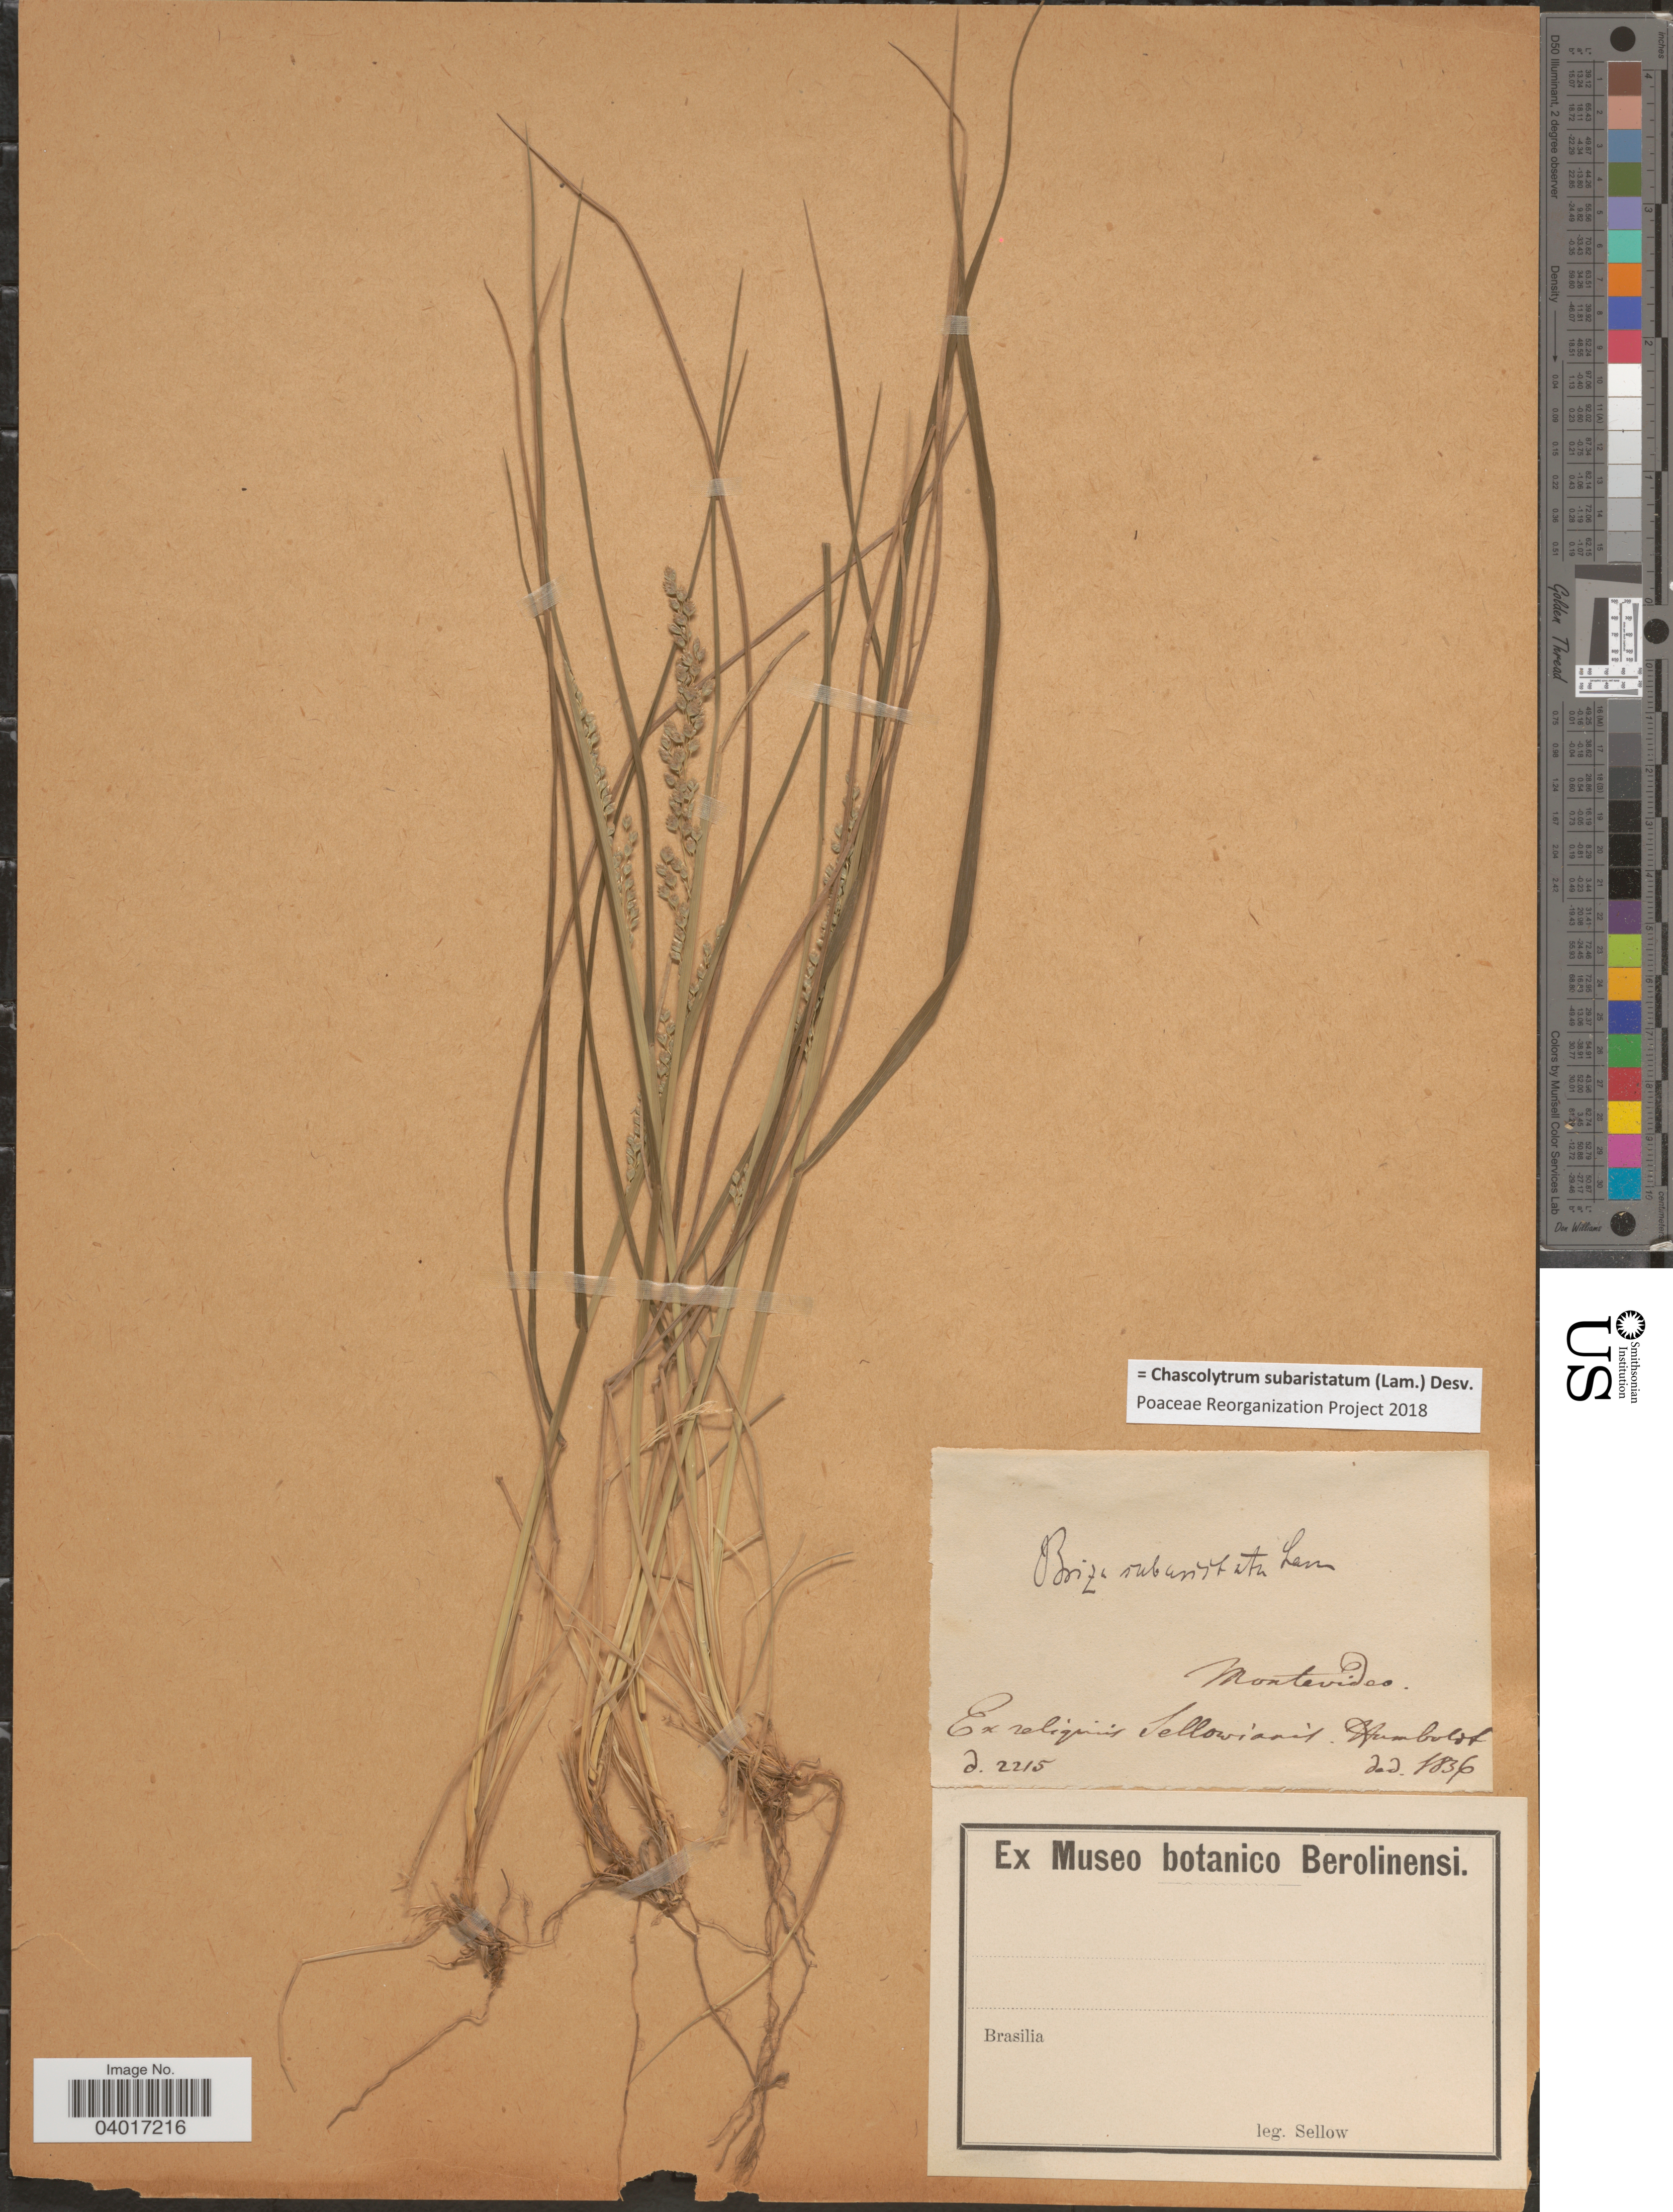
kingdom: Plantae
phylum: Tracheophyta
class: Liliopsida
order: Poales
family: Poaceae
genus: Chascolytrum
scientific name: Chascolytrum subaristatum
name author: (Lam.) Desv.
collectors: -. Sellow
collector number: d.2215*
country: Uruguay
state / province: Montevideo